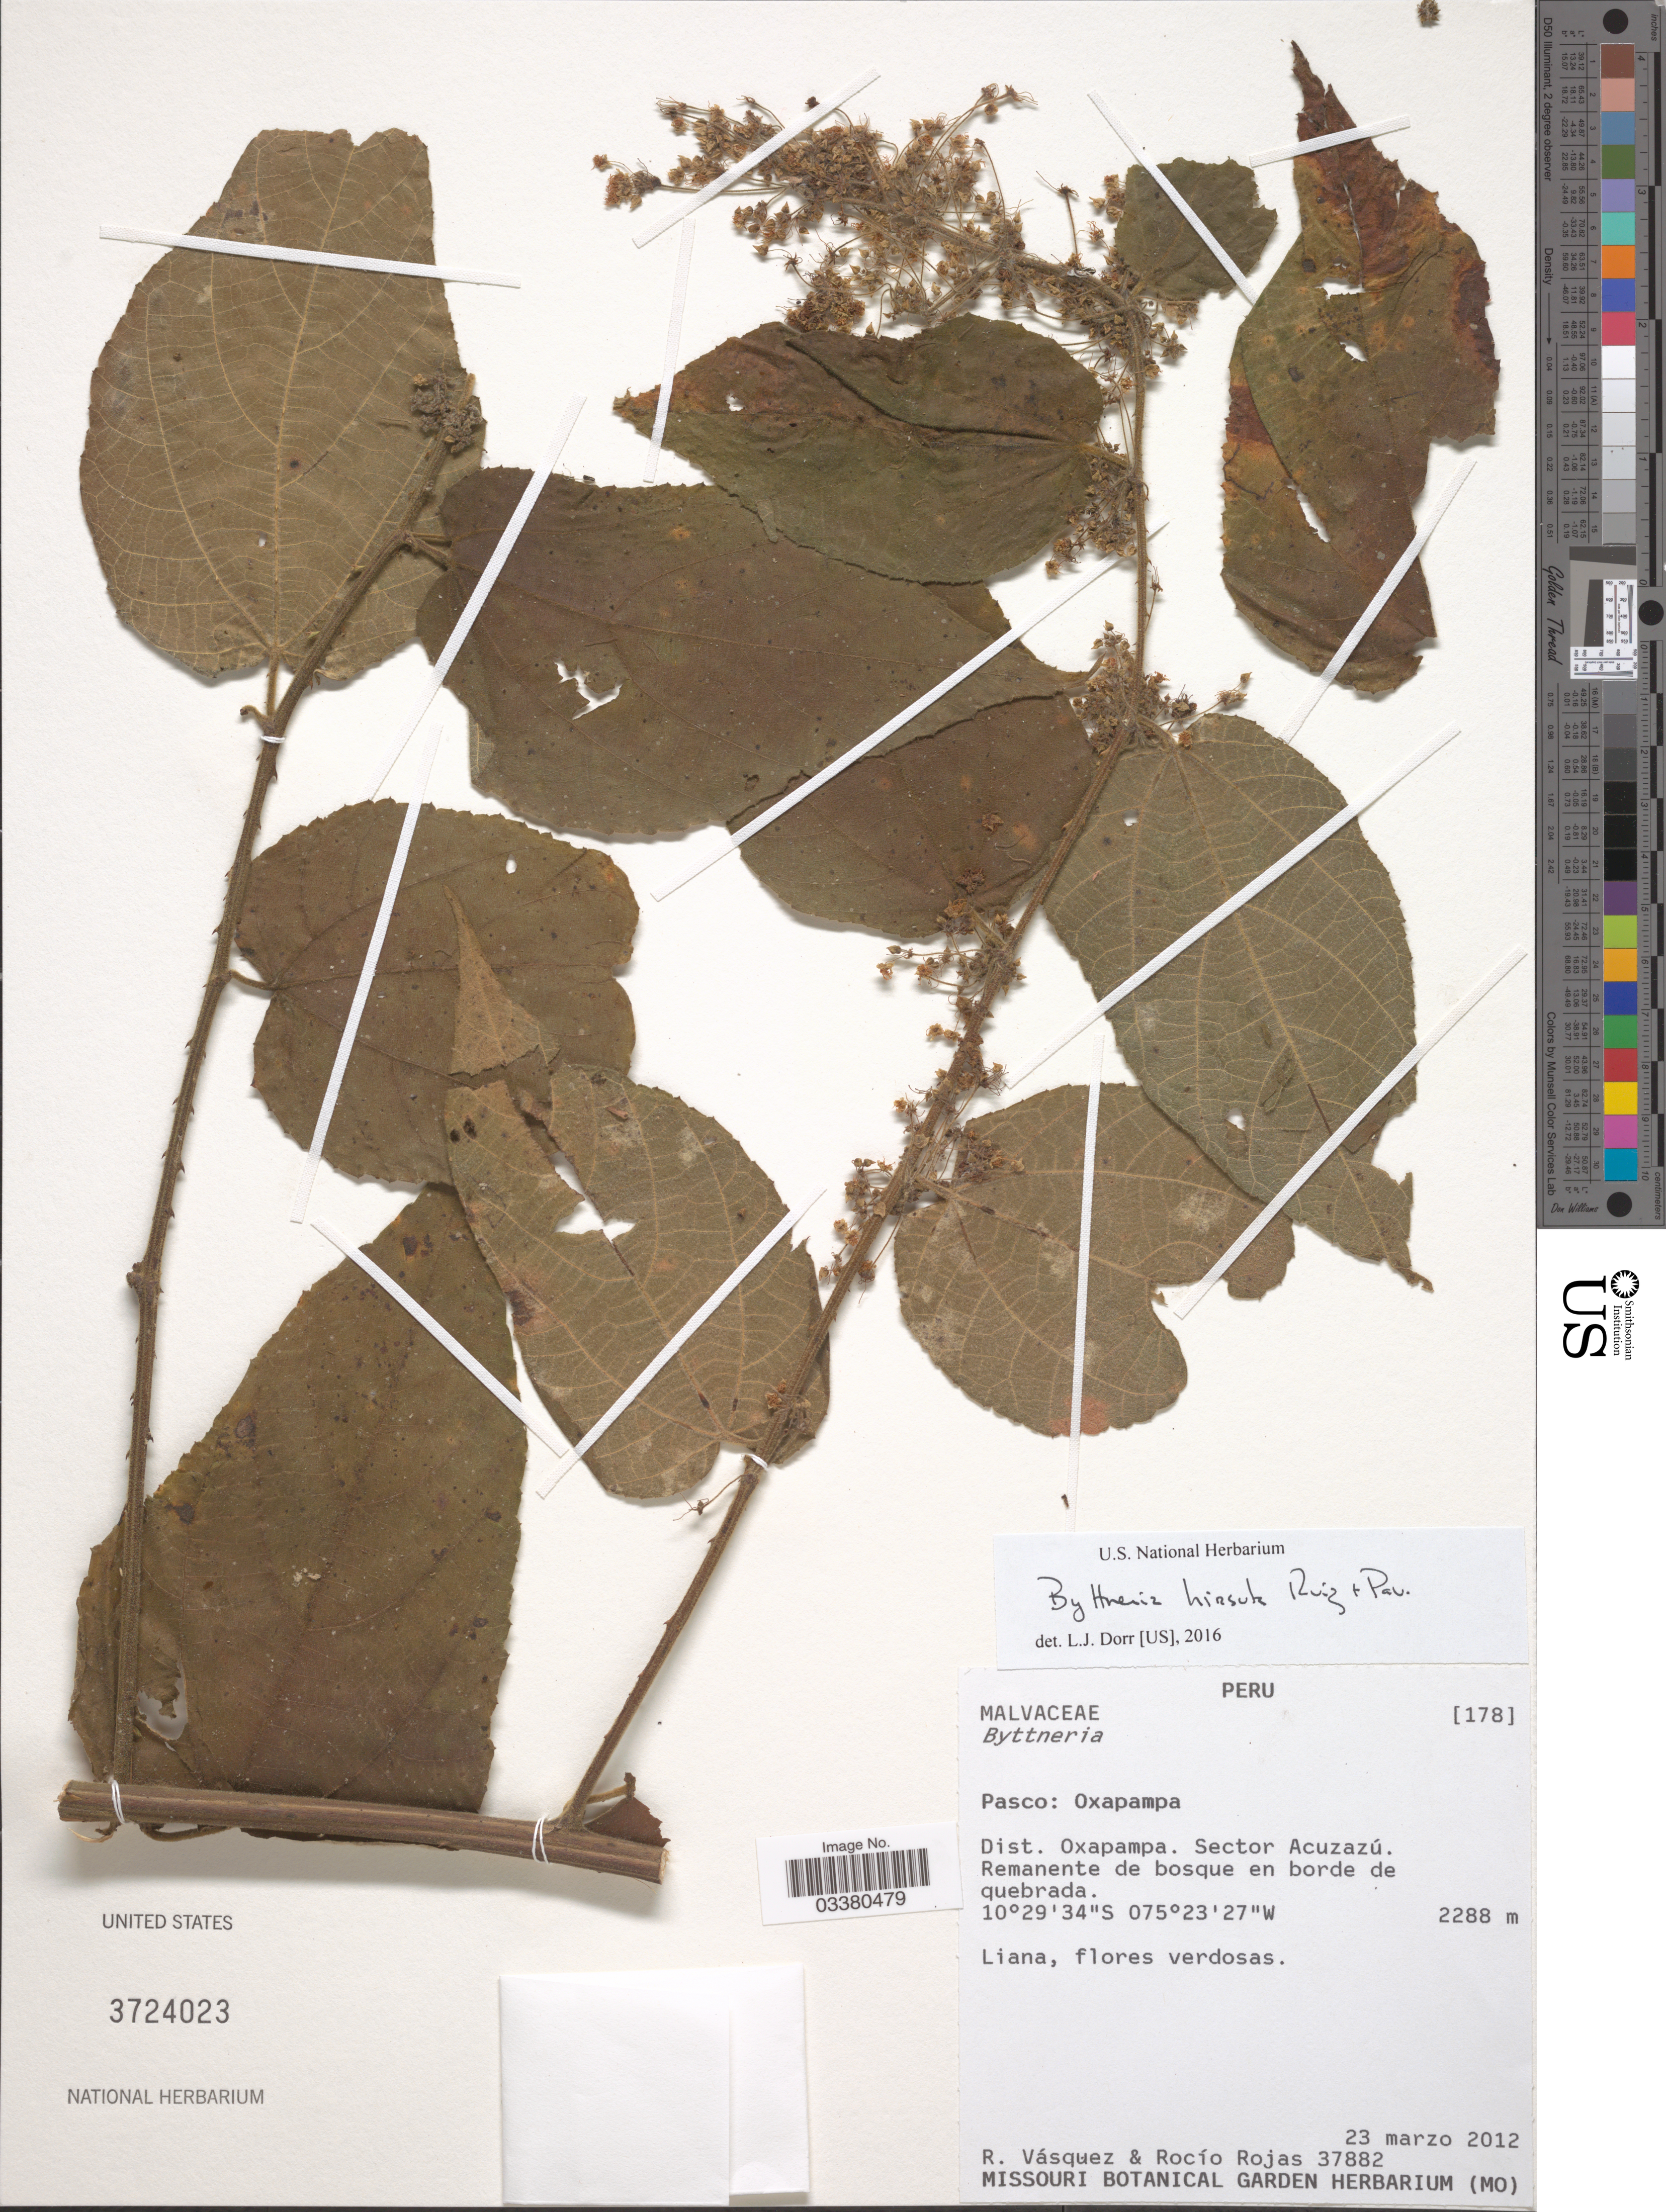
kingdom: Plantae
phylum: Tracheophyta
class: Magnoliopsida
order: Malvales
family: Malvaceae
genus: Byttneria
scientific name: Byttneria hirsuta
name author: Ruiz & Pav.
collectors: R. Vásquez & R. Rojas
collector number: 37882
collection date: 2012-03-23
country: Peru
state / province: Pasco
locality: Oxapampa. Dist. Oxapampa. Sector Acuzazú. Remanente de bosque en borde de quebrada.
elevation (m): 2288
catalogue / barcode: US 3724023